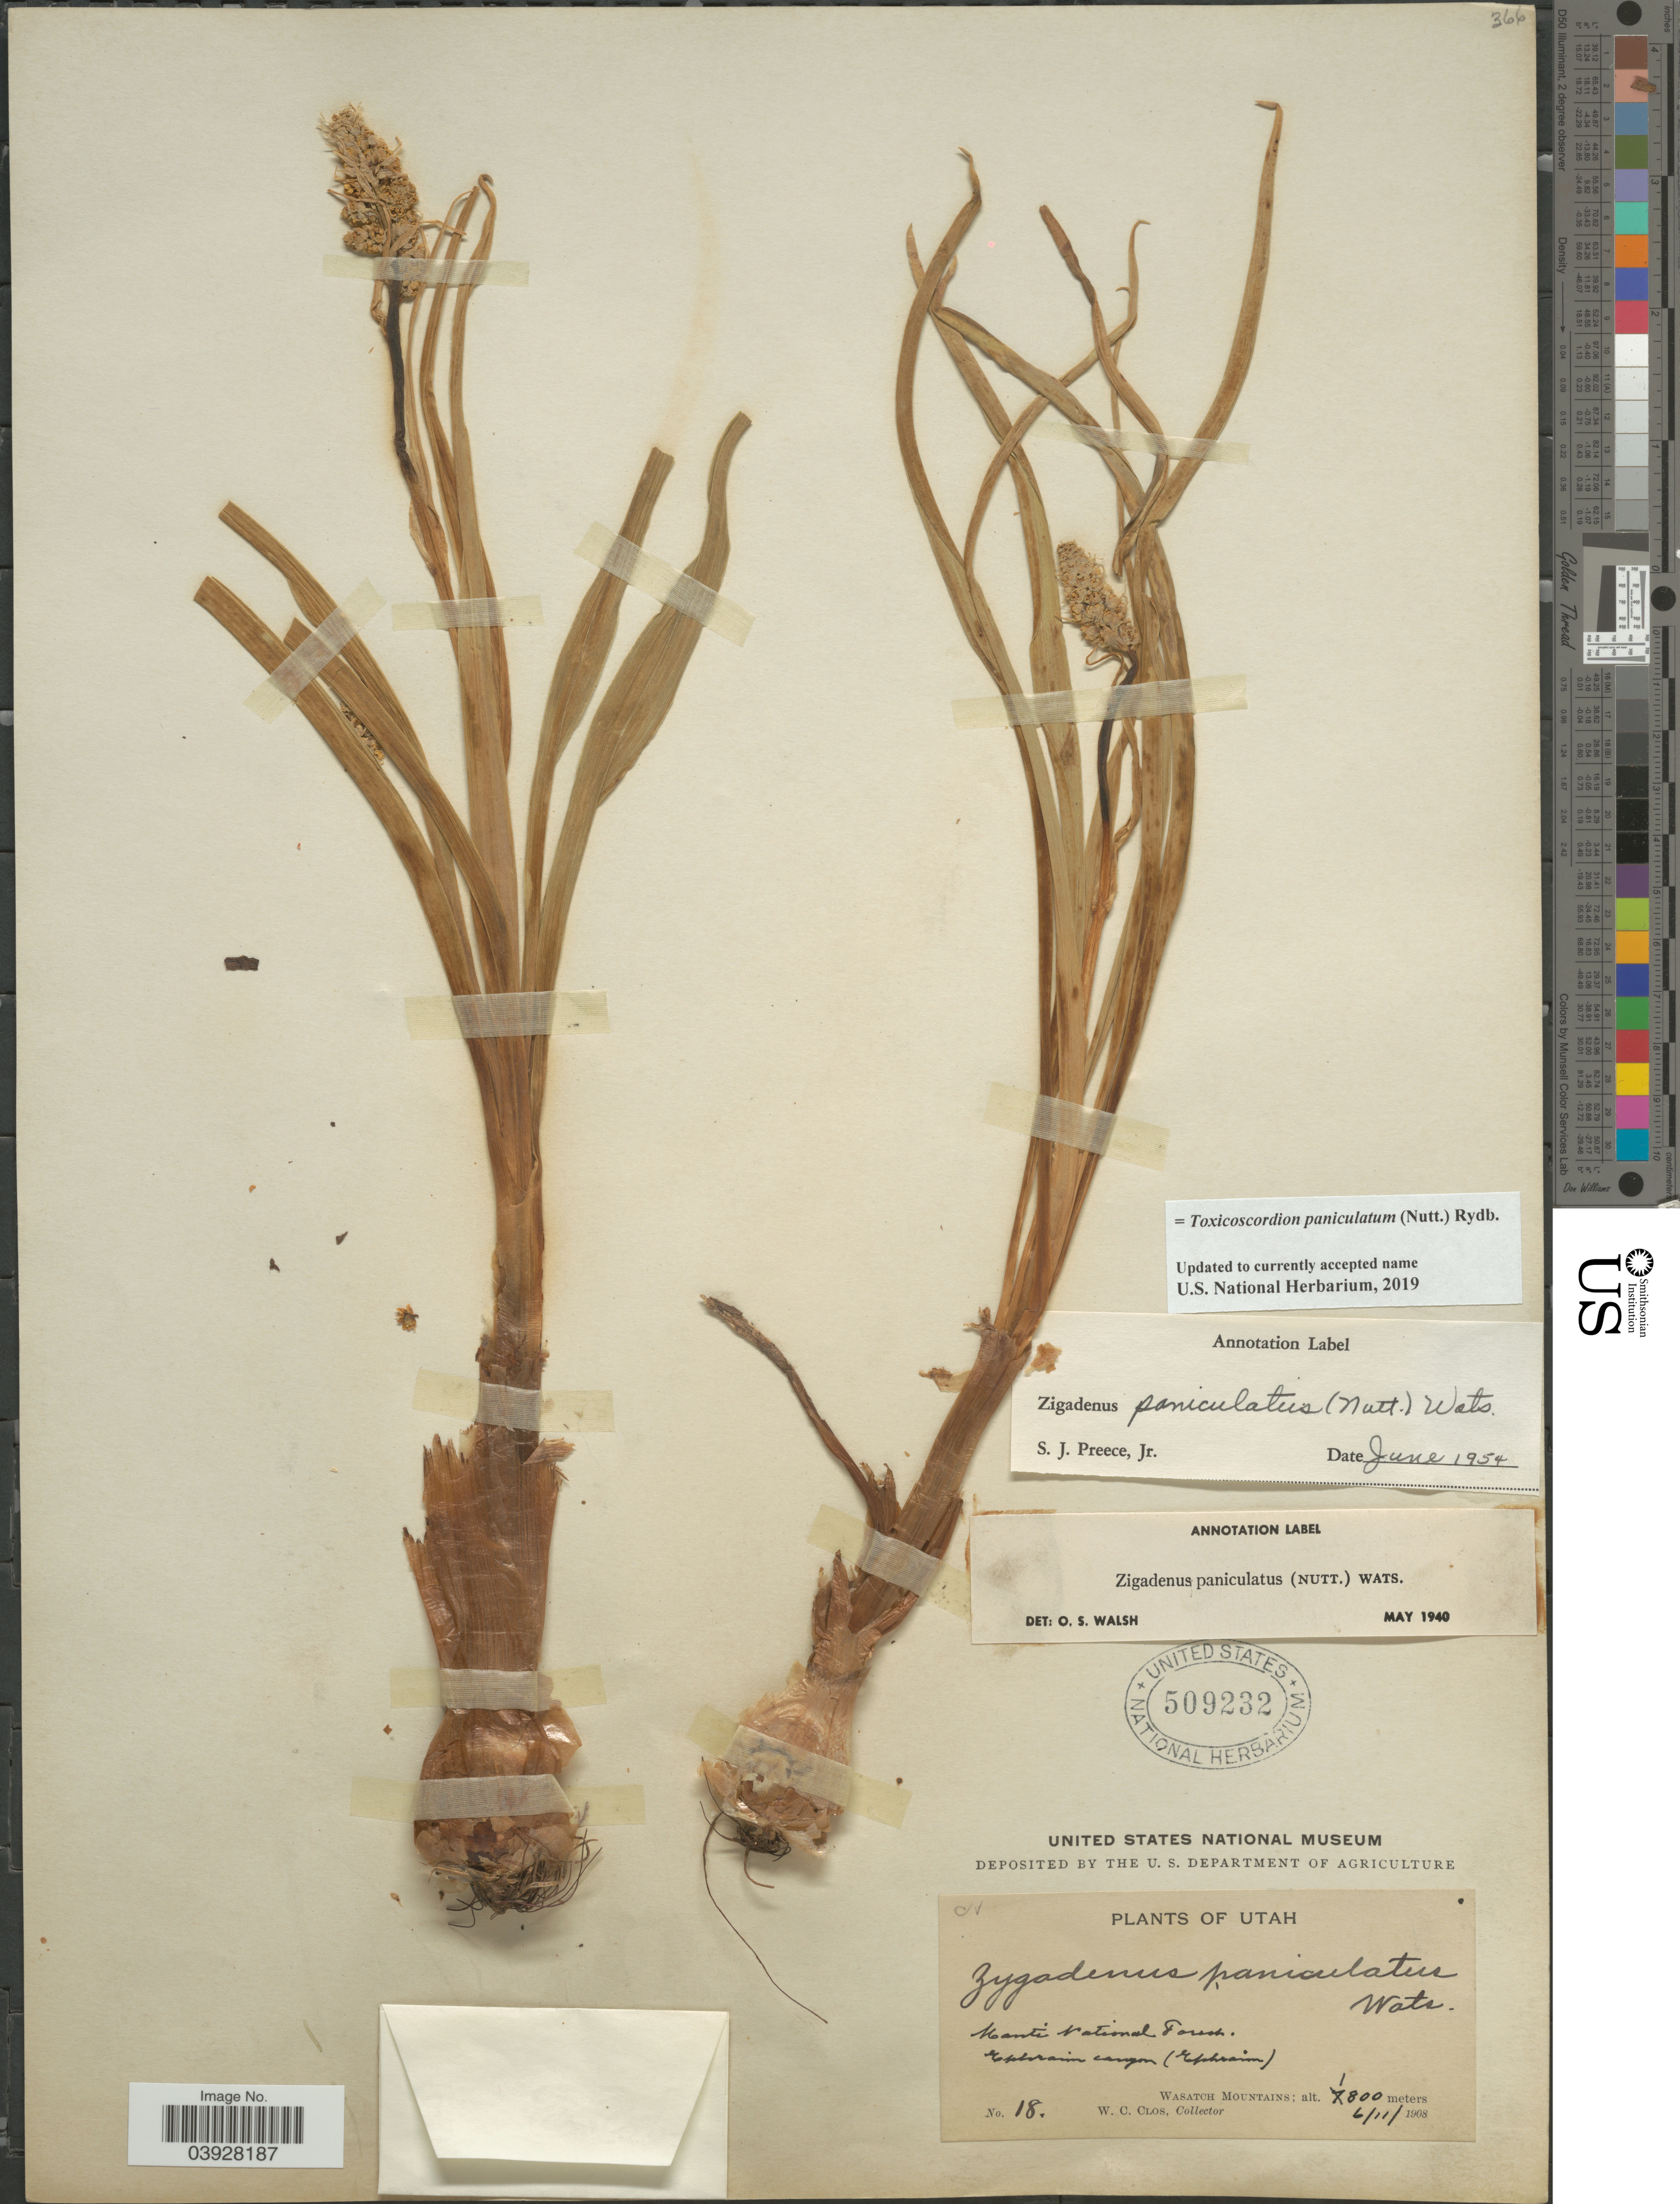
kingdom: Plantae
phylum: Tracheophyta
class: Liliopsida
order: Liliales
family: Melanthiaceae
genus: Toxicoscordion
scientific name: Toxicoscordion paniculatum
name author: (Nutt.) Rydb.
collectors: W. C. Clos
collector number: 18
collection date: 1908-06-11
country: United States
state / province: Utah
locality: Manti National Forest. Ephraim canyon (Ephraim). Wasatch Mountains.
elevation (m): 1800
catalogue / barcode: US 509232